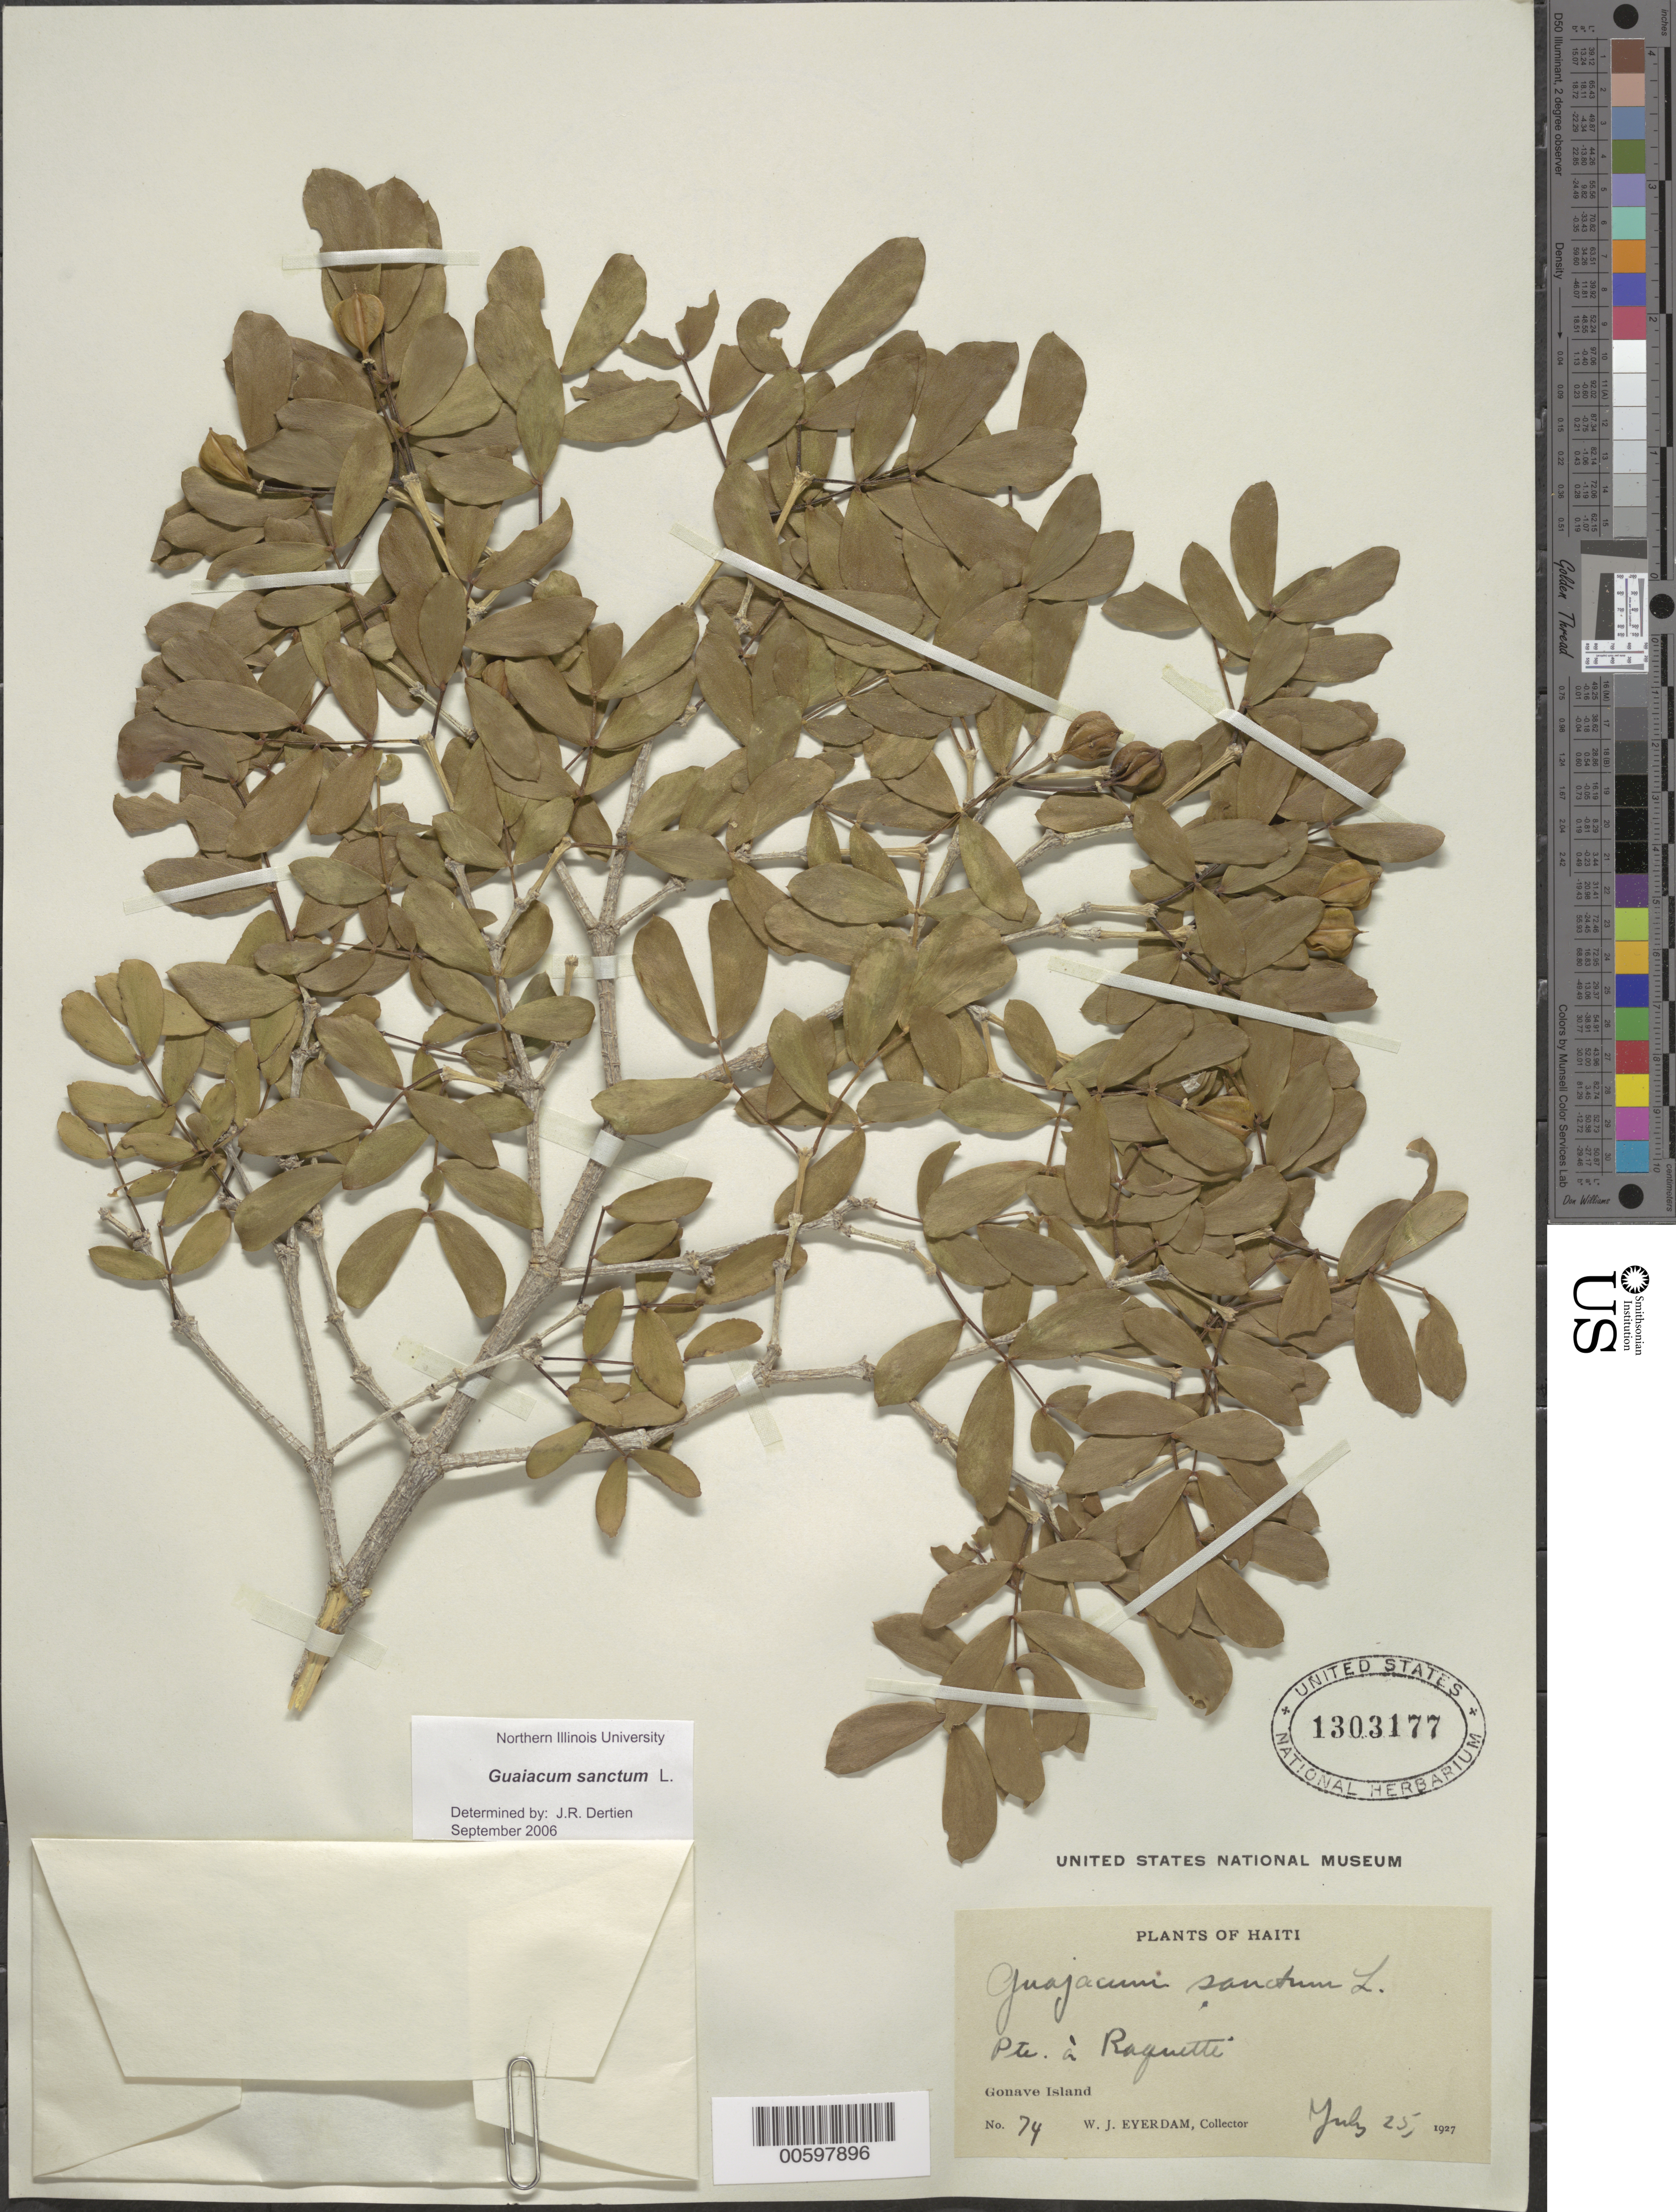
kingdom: Plantae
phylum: Tracheophyta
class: Magnoliopsida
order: Zygophyllales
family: Zygophyllaceae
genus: Guaiacum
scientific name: Guaiacum sanctum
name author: L.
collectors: W. J. Eyerdam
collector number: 74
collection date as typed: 25 Jul 1927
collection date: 1927-07-25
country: Haiti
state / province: Ouest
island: Gonave Island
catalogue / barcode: US 1303177